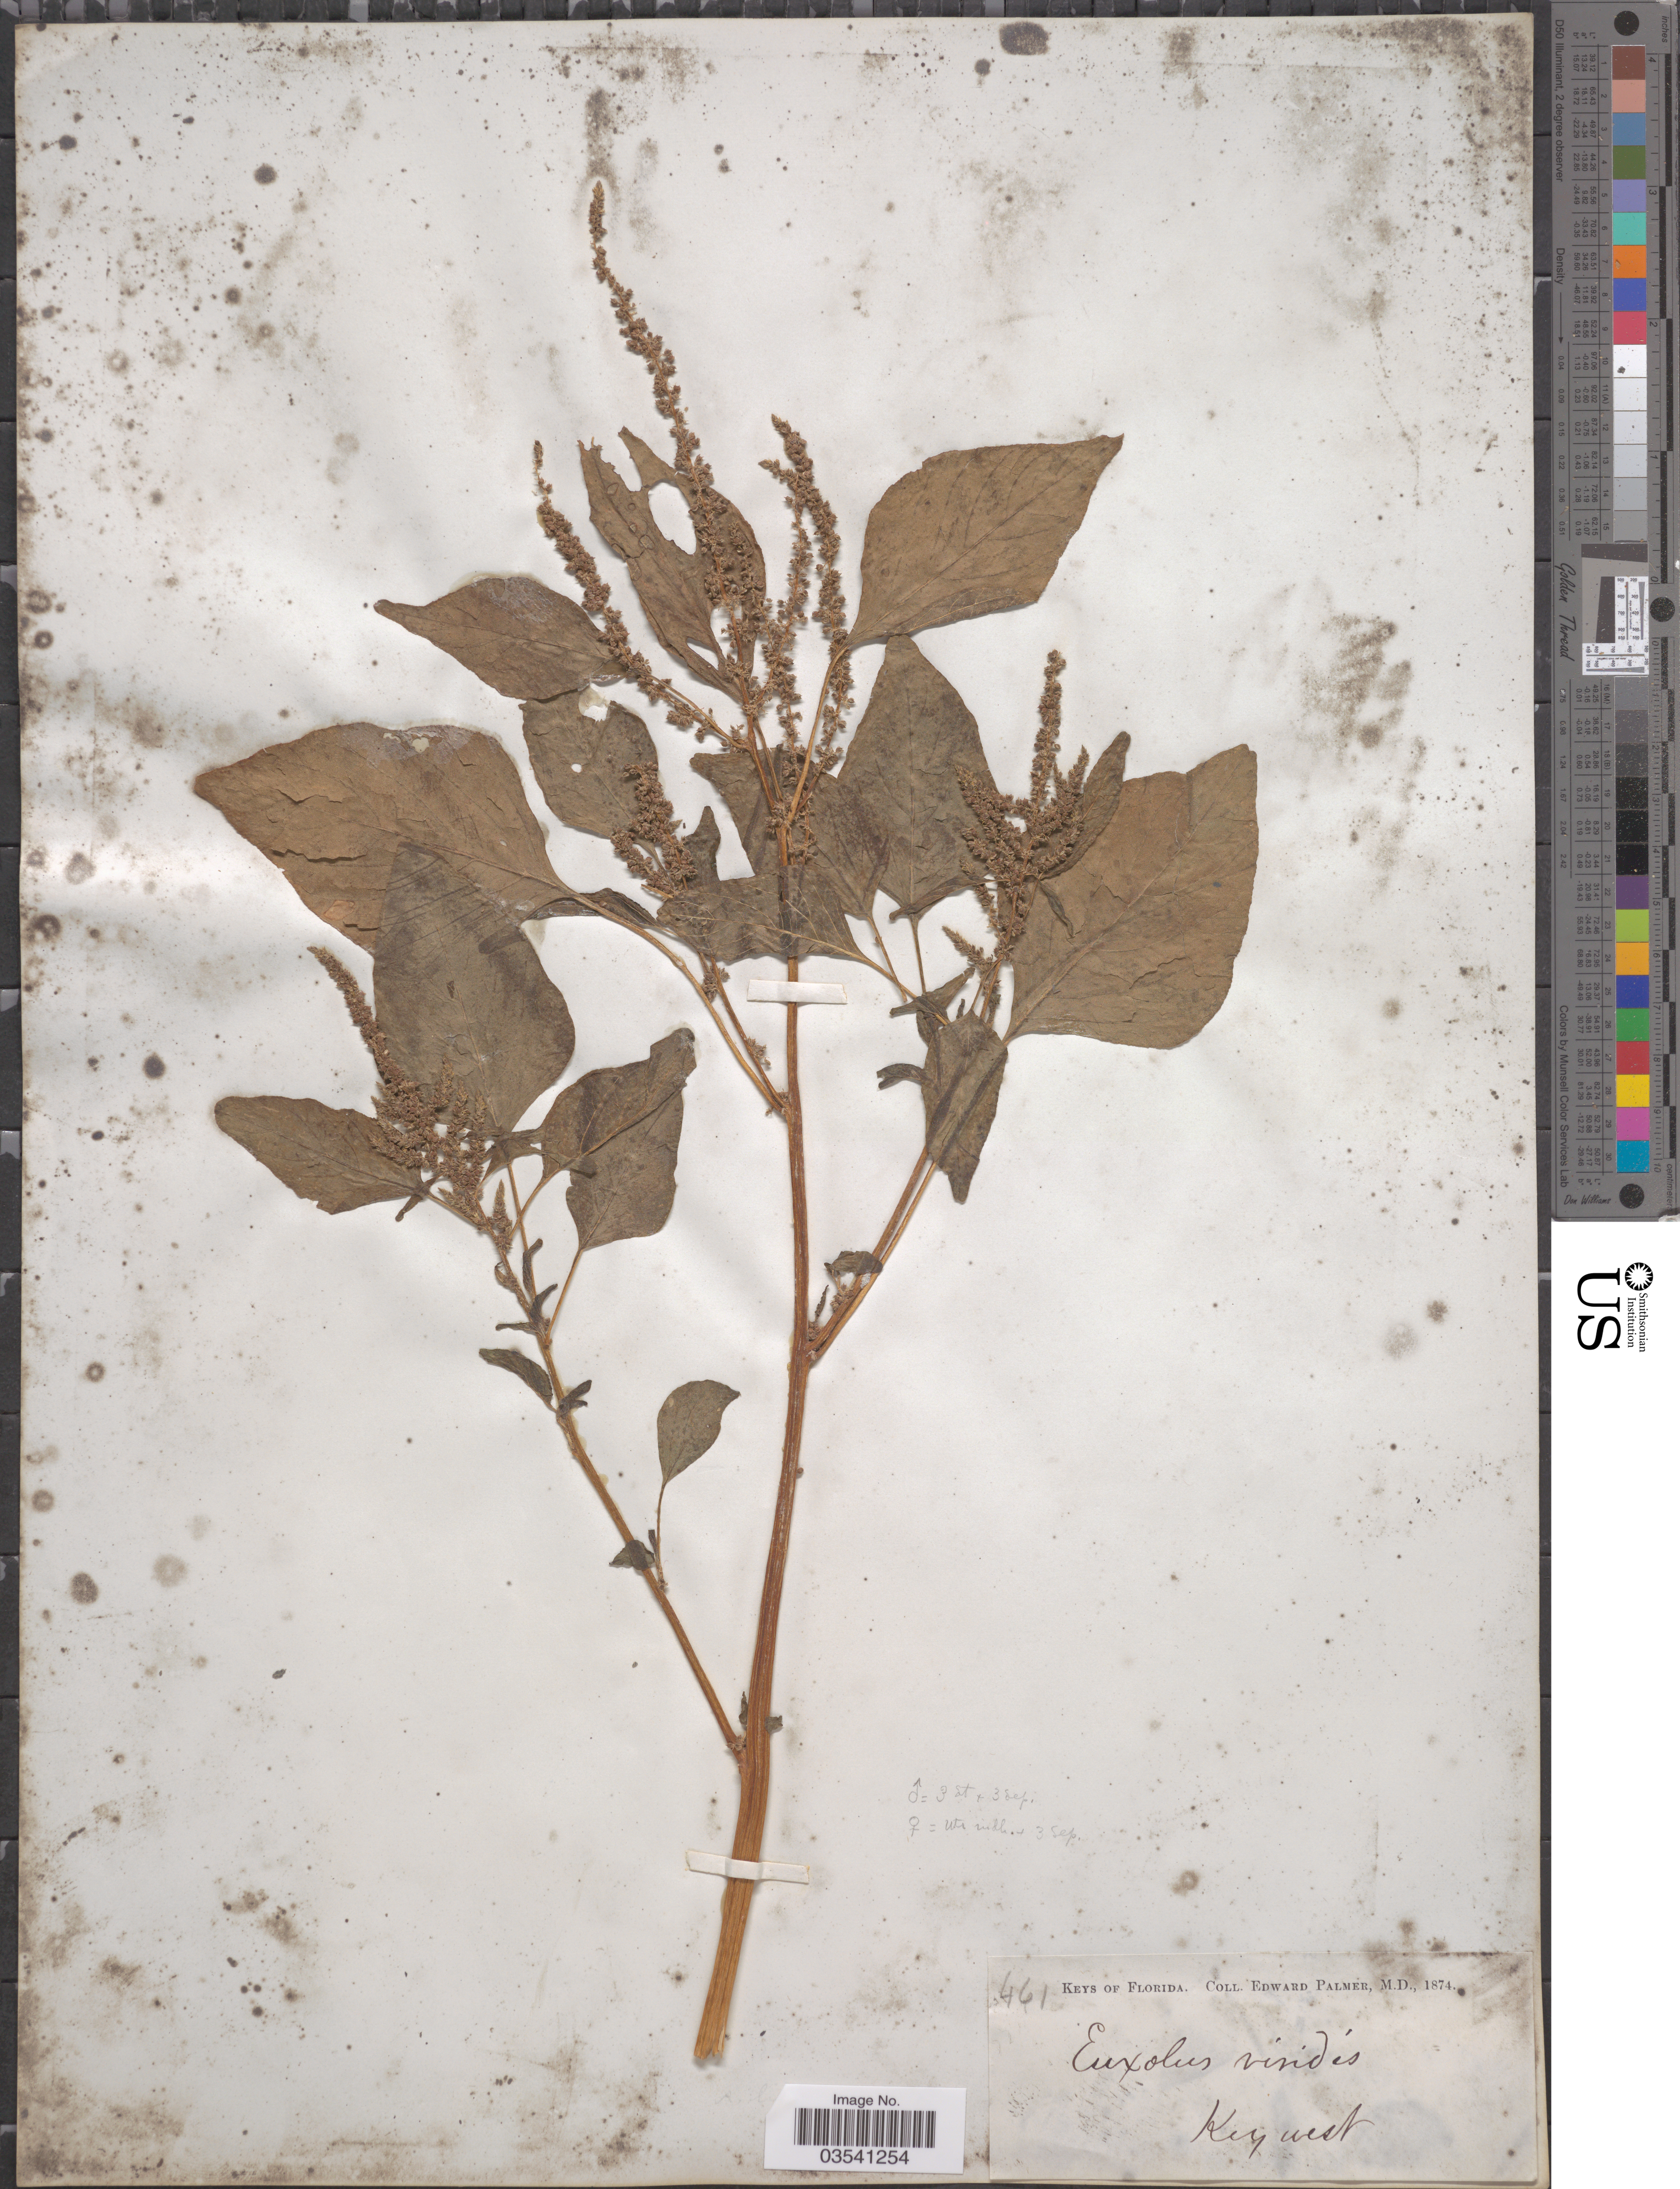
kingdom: Plantae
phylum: Tracheophyta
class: Magnoliopsida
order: Caryophyllales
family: Amaranthaceae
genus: Amaranthus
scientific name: Amaranthus viridis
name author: L.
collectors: E. Palmer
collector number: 461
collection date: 1874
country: United States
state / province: Florida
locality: Keys of Florida. Key west.